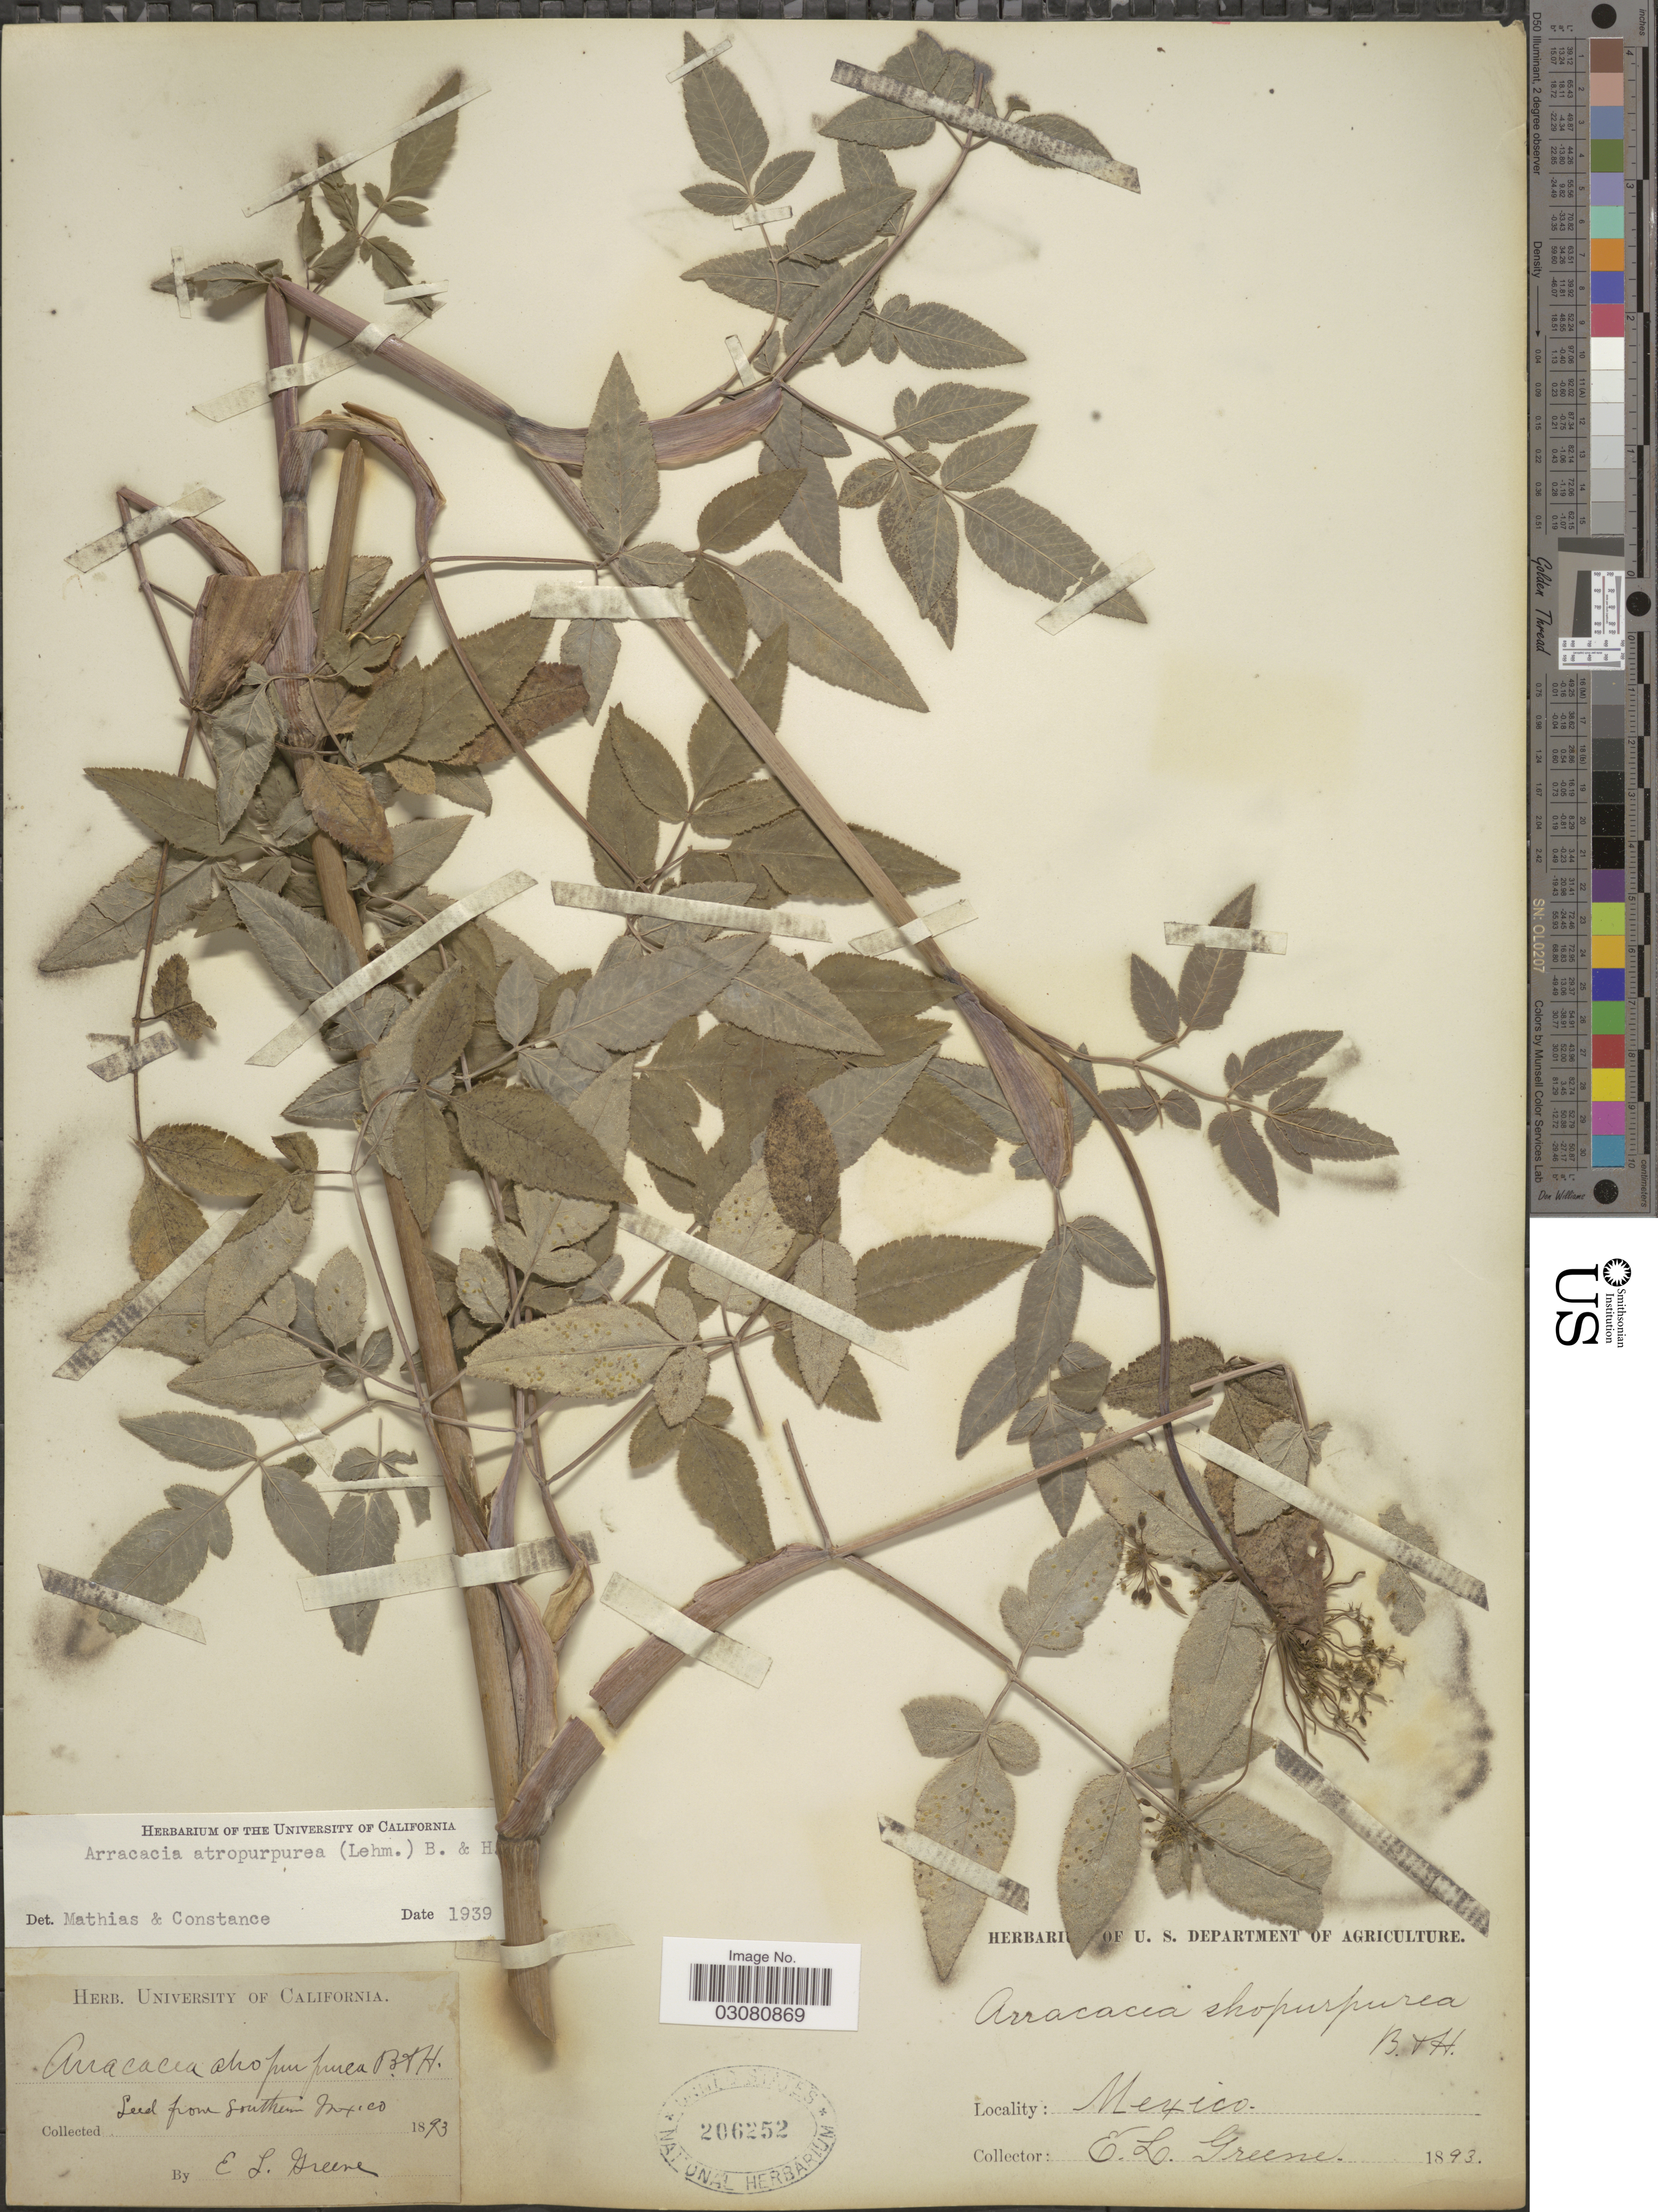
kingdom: Plantae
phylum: Tracheophyta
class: Magnoliopsida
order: Apiales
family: Apiaceae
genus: Arracacia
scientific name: Arracacia atropurpurea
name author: (Lehm.) Benth. & Hook. f. ex Hemsl.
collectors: E. L. Greene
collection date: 1893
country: Mexico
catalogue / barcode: US 206252